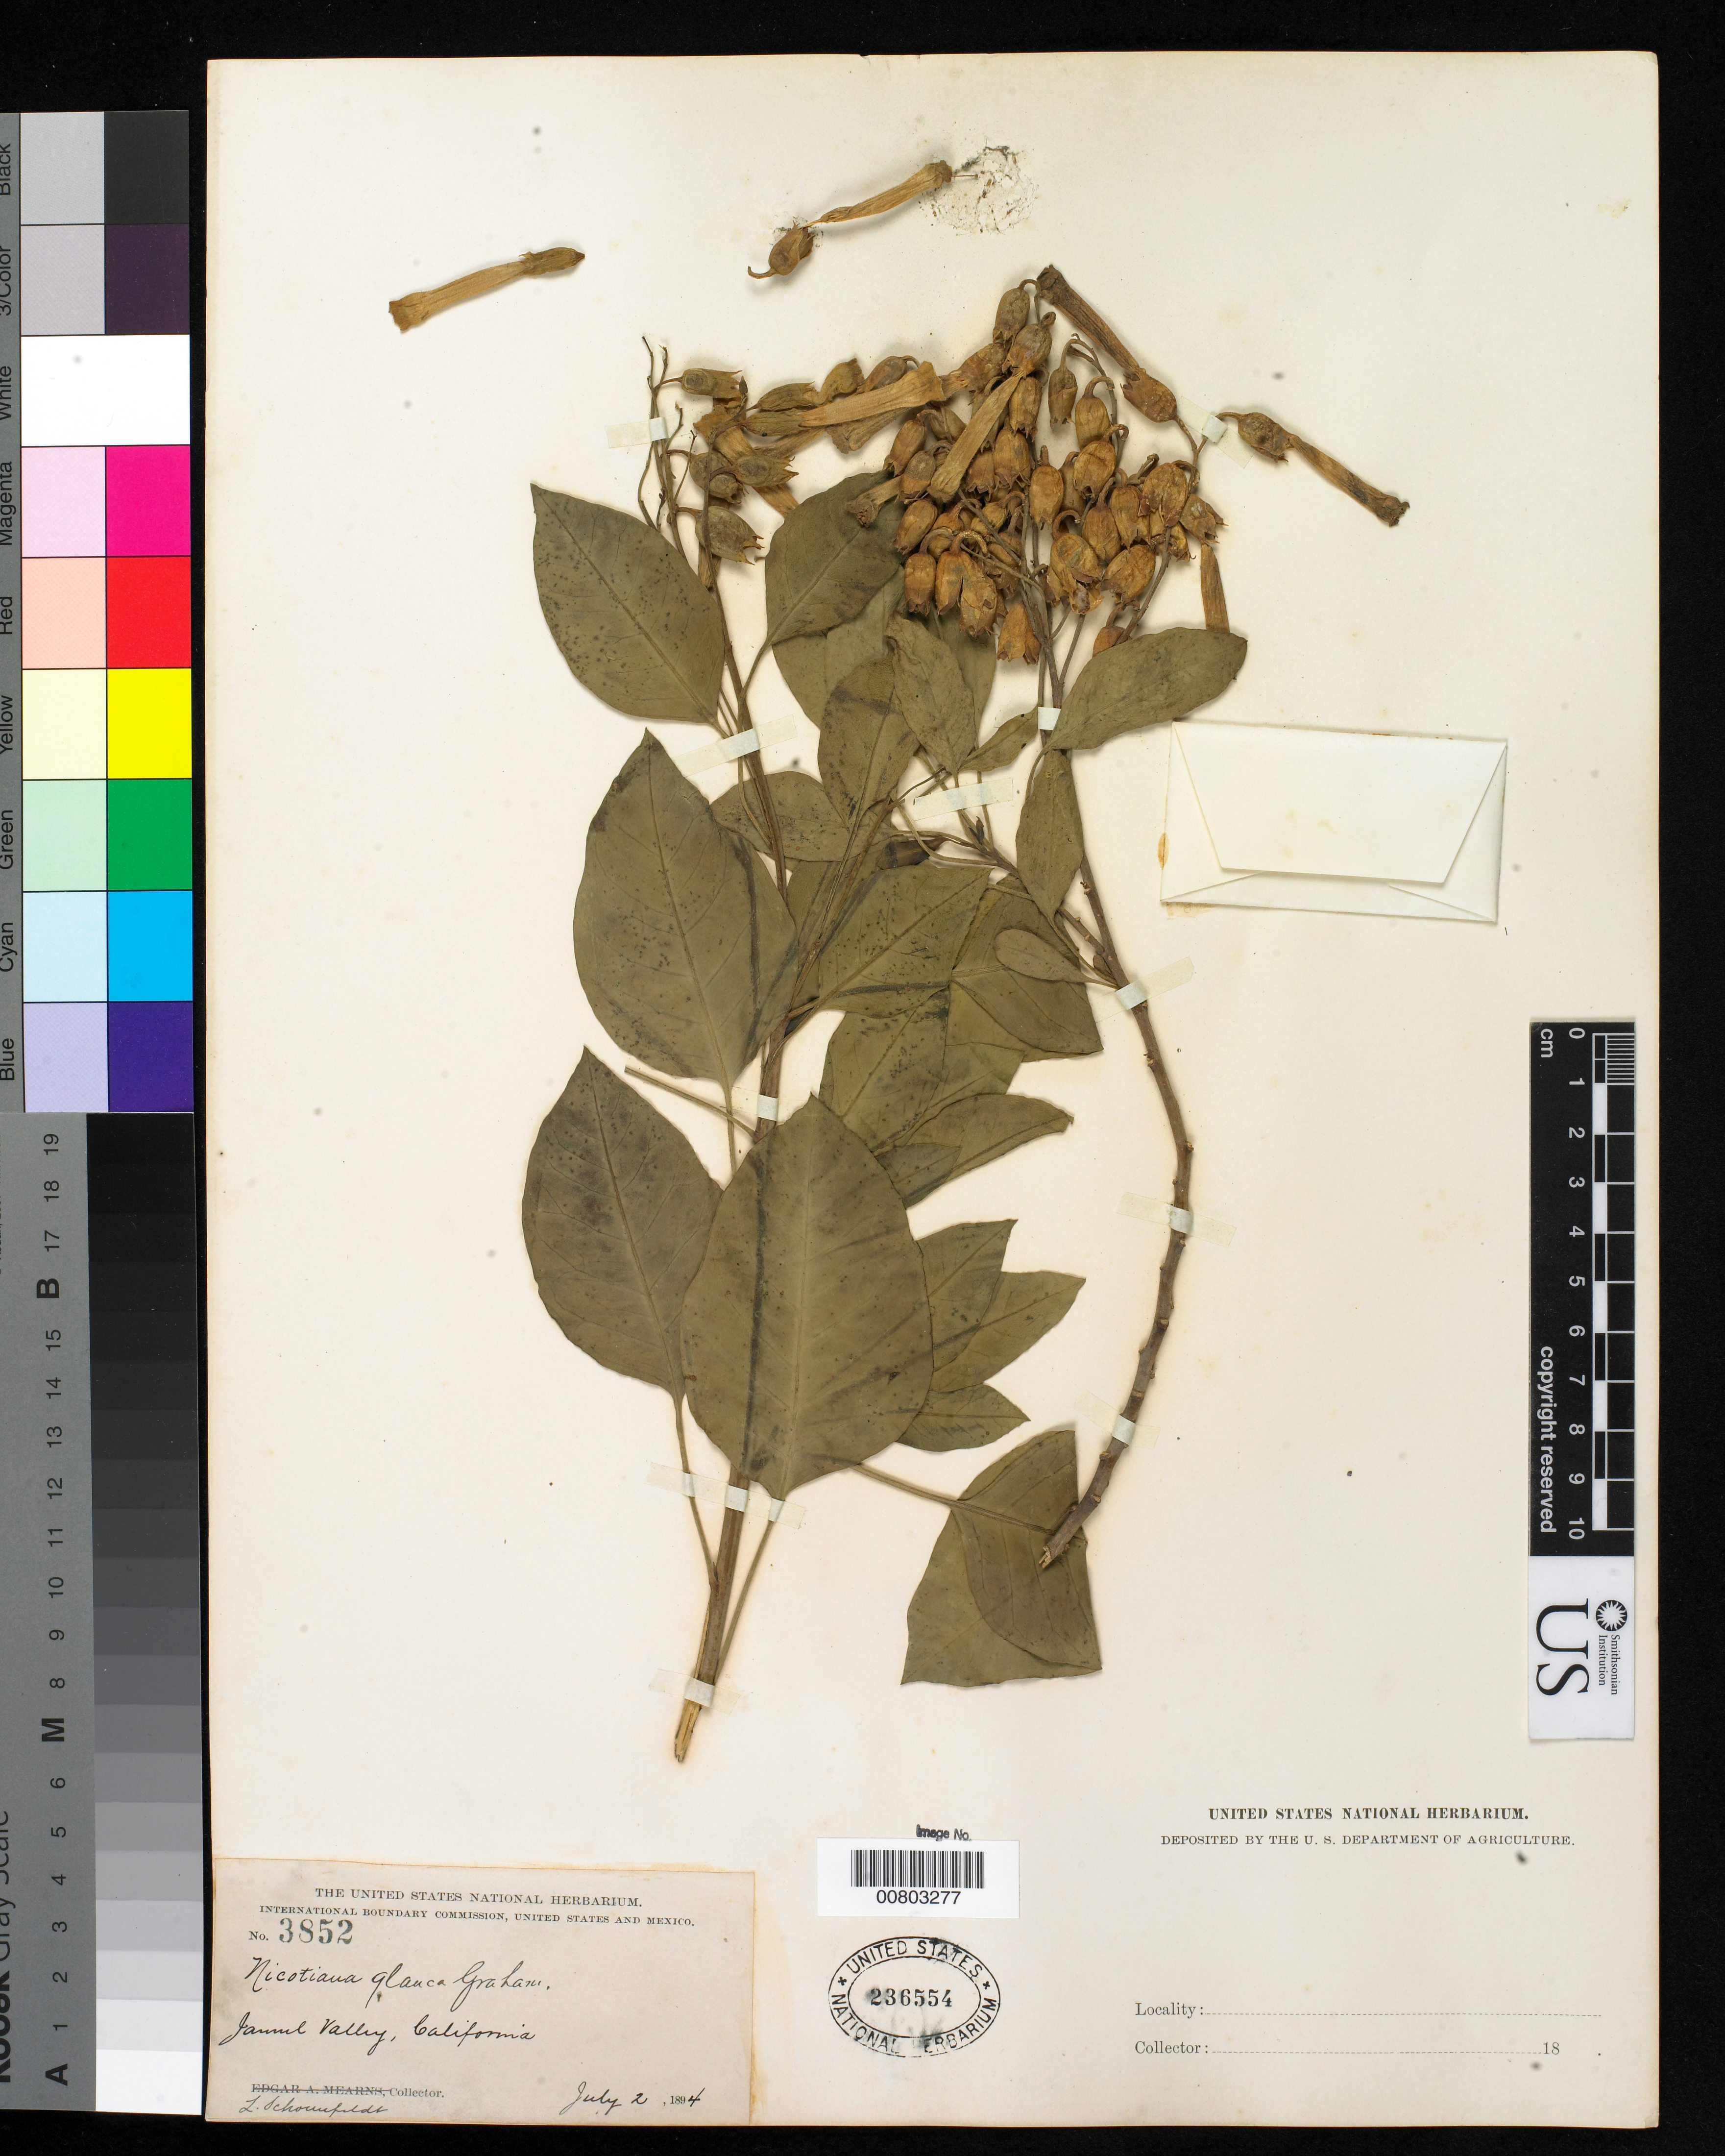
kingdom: Plantae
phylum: Tracheophyta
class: Magnoliopsida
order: Solanales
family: Solanaceae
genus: Nicotiana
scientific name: Nicotiana glauca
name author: Graham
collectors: L. Schounfeldt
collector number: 3852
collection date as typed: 02 Jul 1894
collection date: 1894-07-02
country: United States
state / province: California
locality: Jamul Valley, California.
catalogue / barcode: US 236554